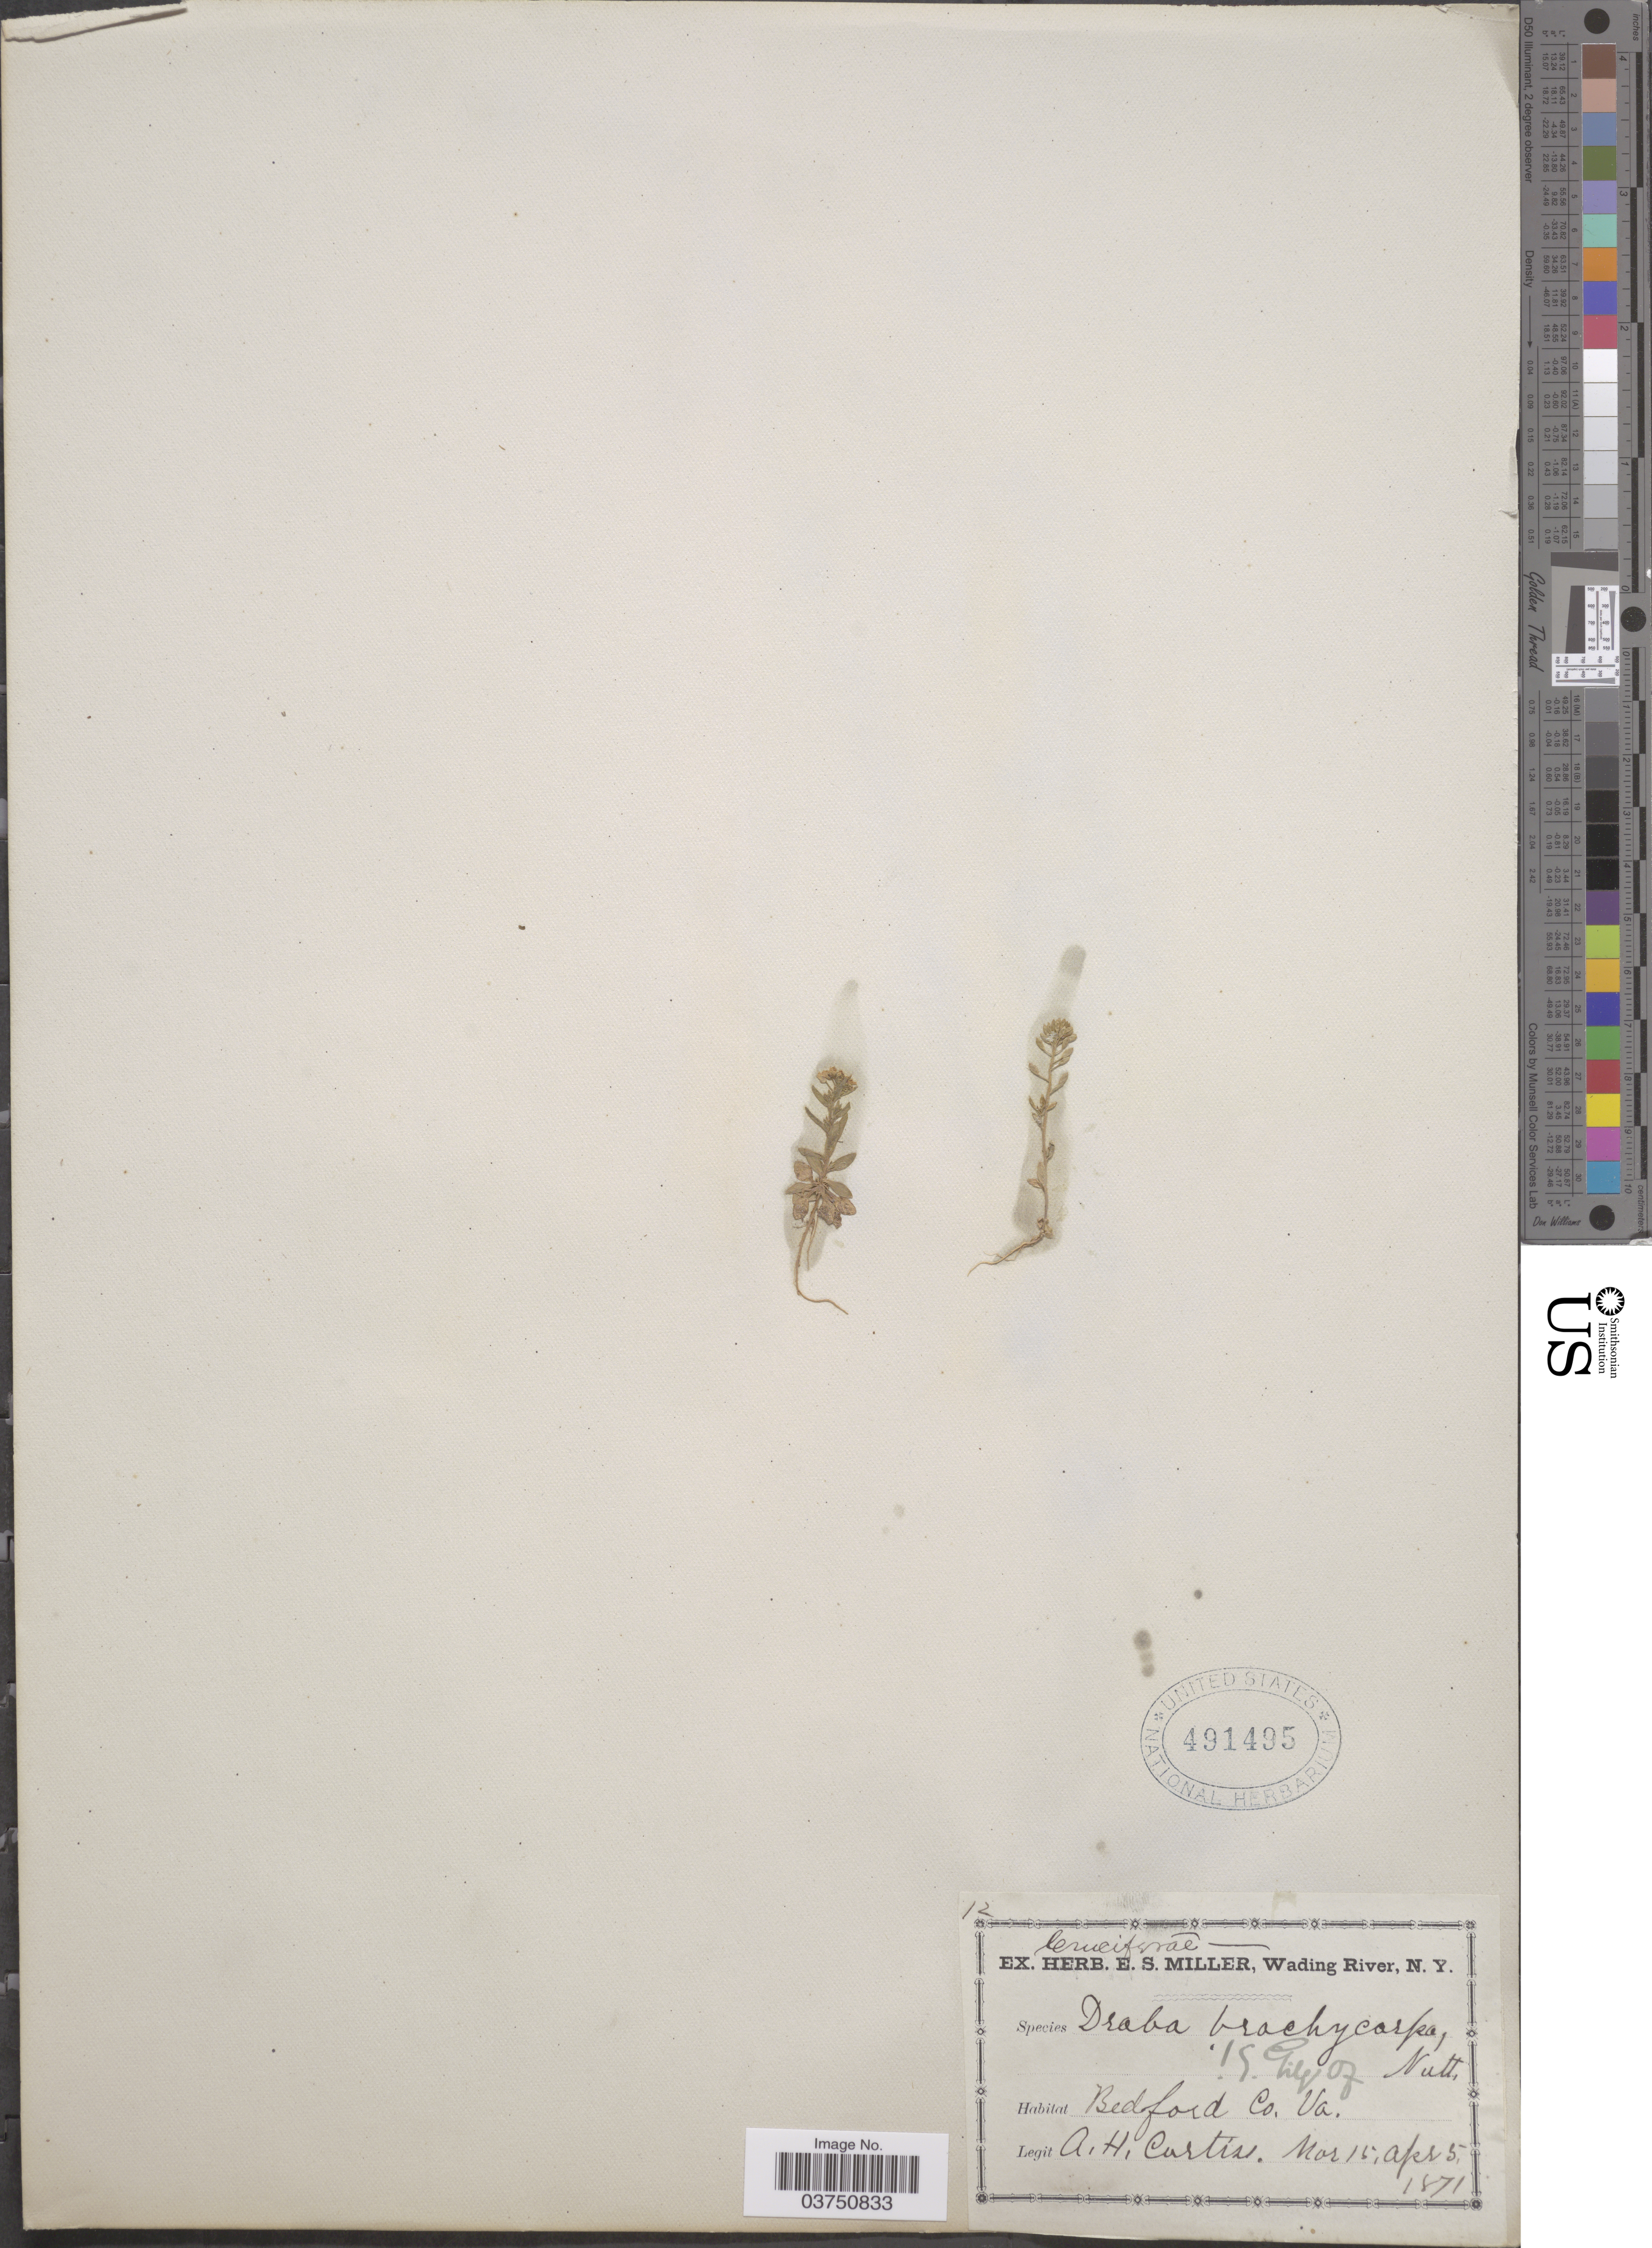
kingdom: Plantae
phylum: Tracheophyta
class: Magnoliopsida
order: Brassicales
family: Brassicaceae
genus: Draba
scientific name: Draba brachycarpa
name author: (Nutt.) Torr. & A. Gray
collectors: A. H. Curtiss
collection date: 1871-03-15/1871-04-05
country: United States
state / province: Virginia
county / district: Bedford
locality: Bedford Co.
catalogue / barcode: US 491495